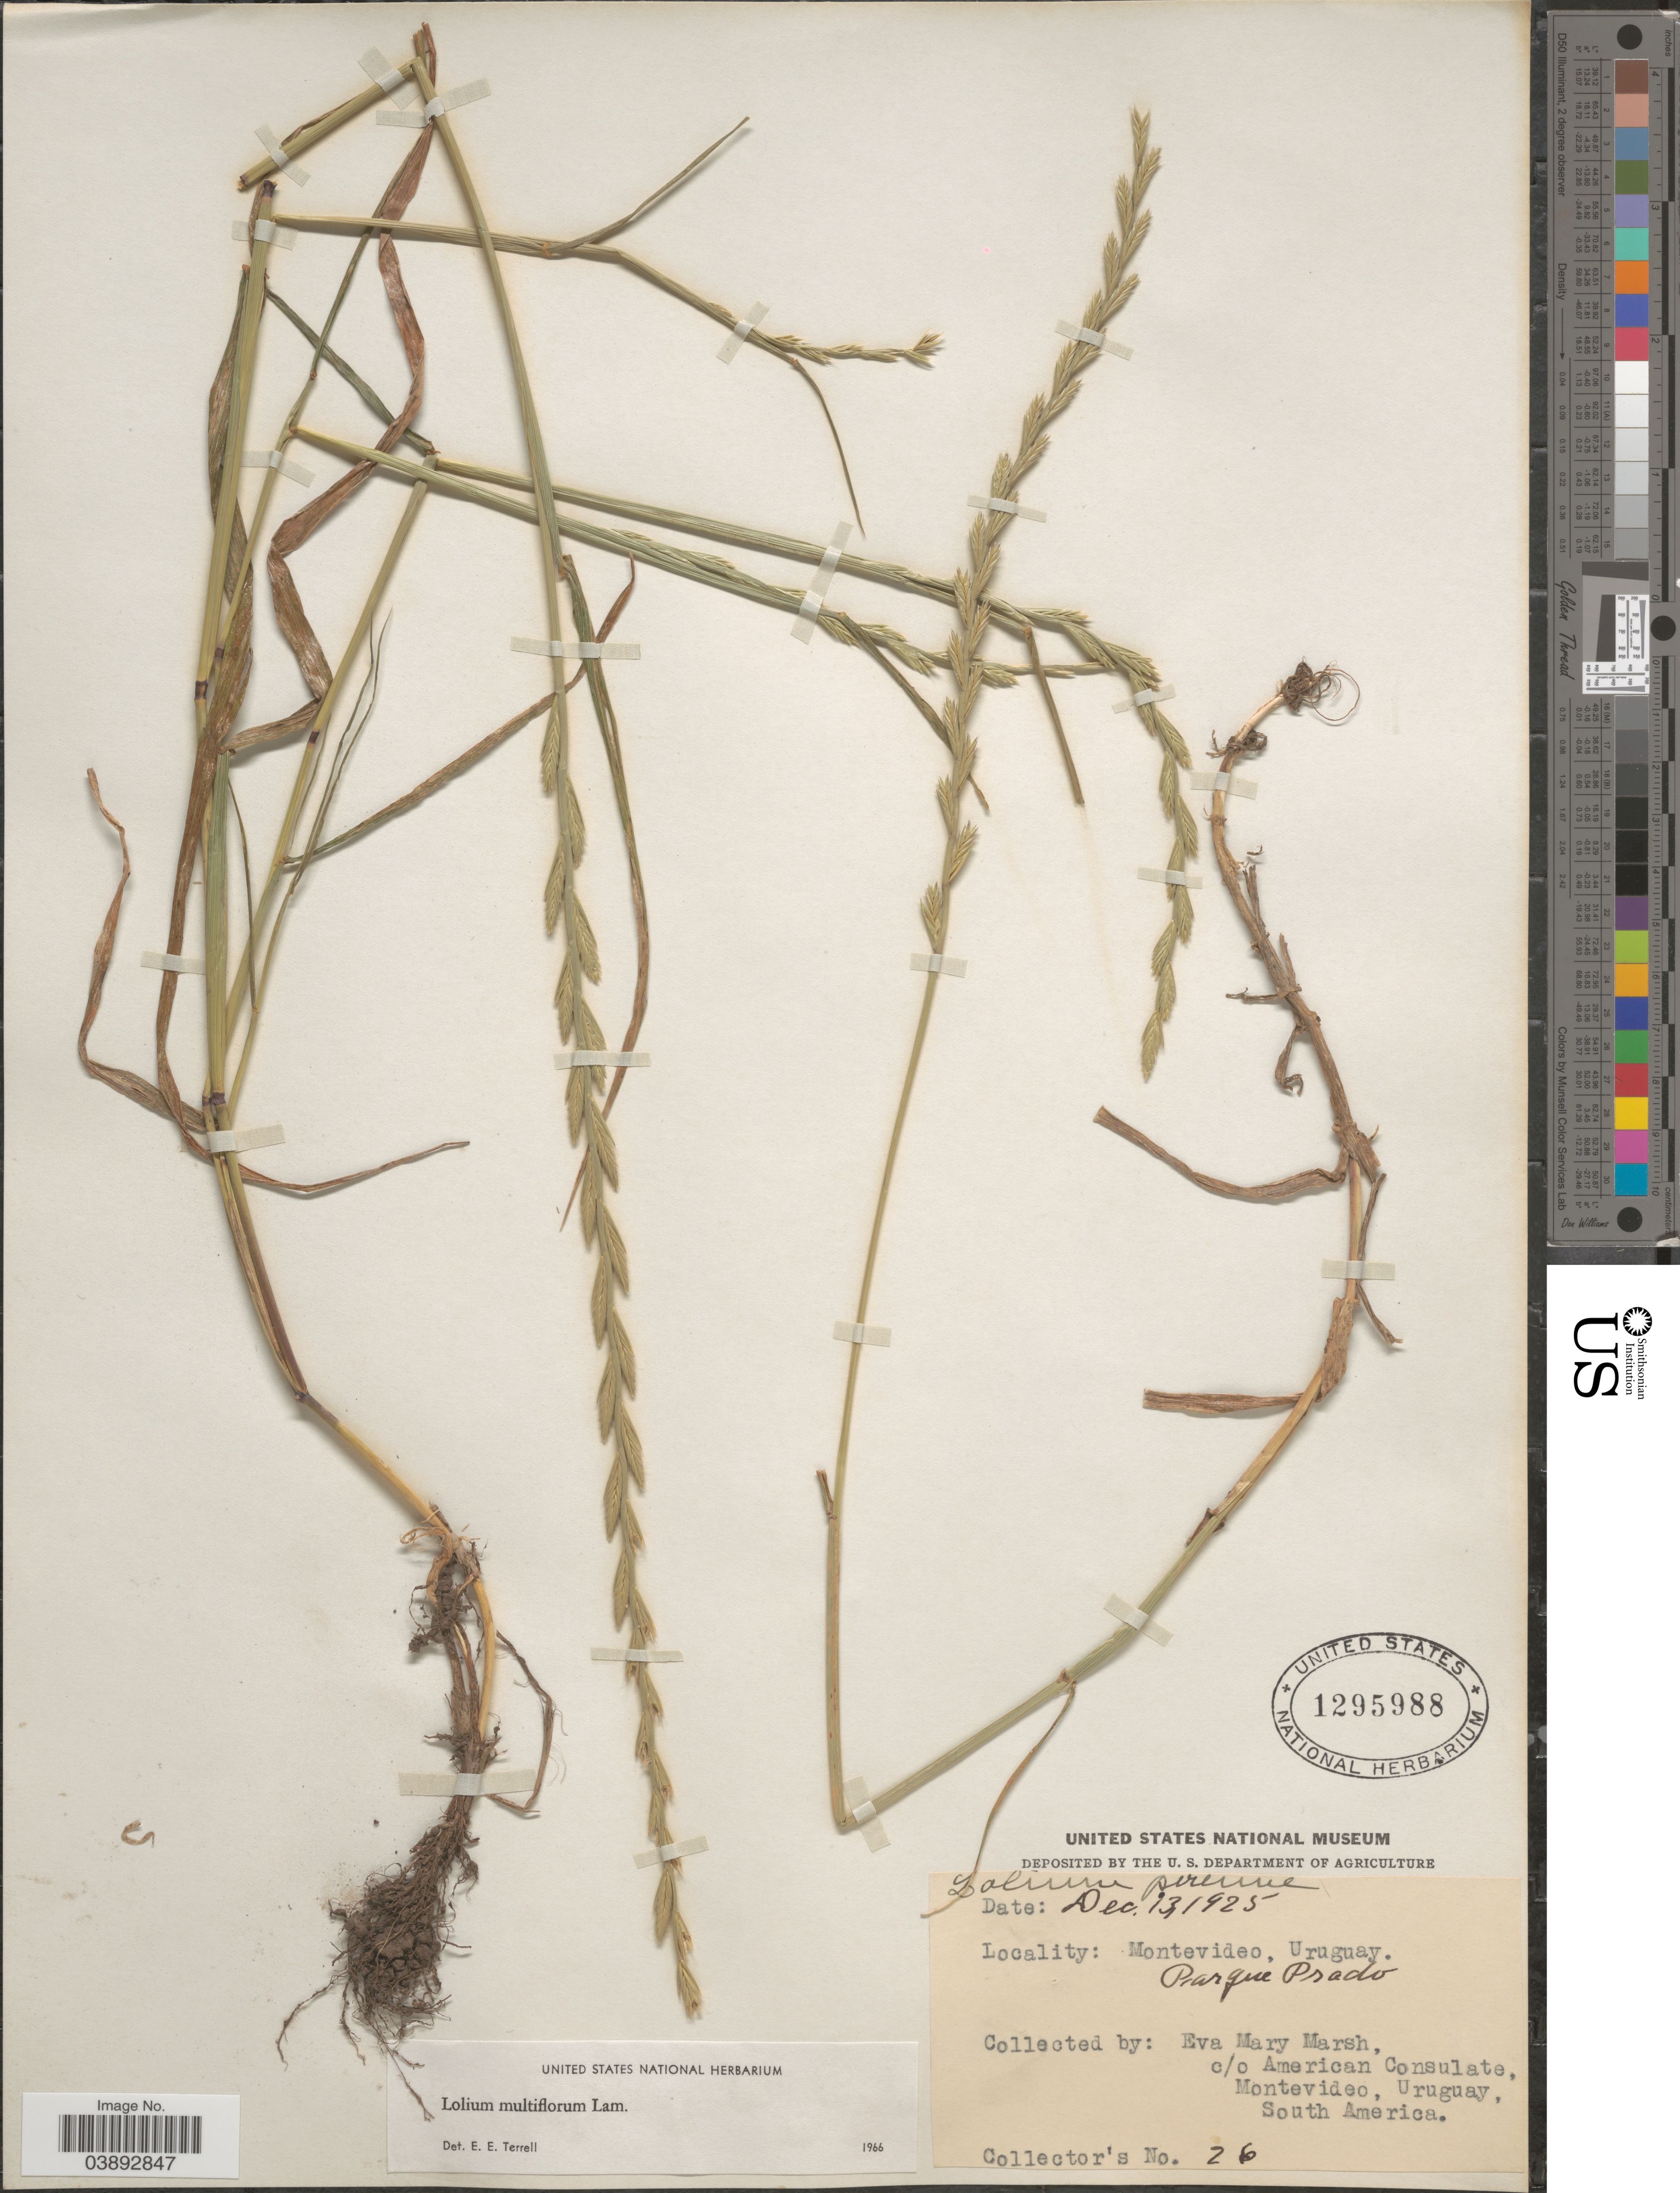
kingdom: Plantae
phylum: Tracheophyta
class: Liliopsida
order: Poales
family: Poaceae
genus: Lolium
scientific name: Lolium multiflorum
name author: Lam.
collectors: E. Marsh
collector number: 26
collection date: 1925-12-13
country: Uruguay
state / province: Montevideo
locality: Parque Prado.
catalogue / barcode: US 1295988